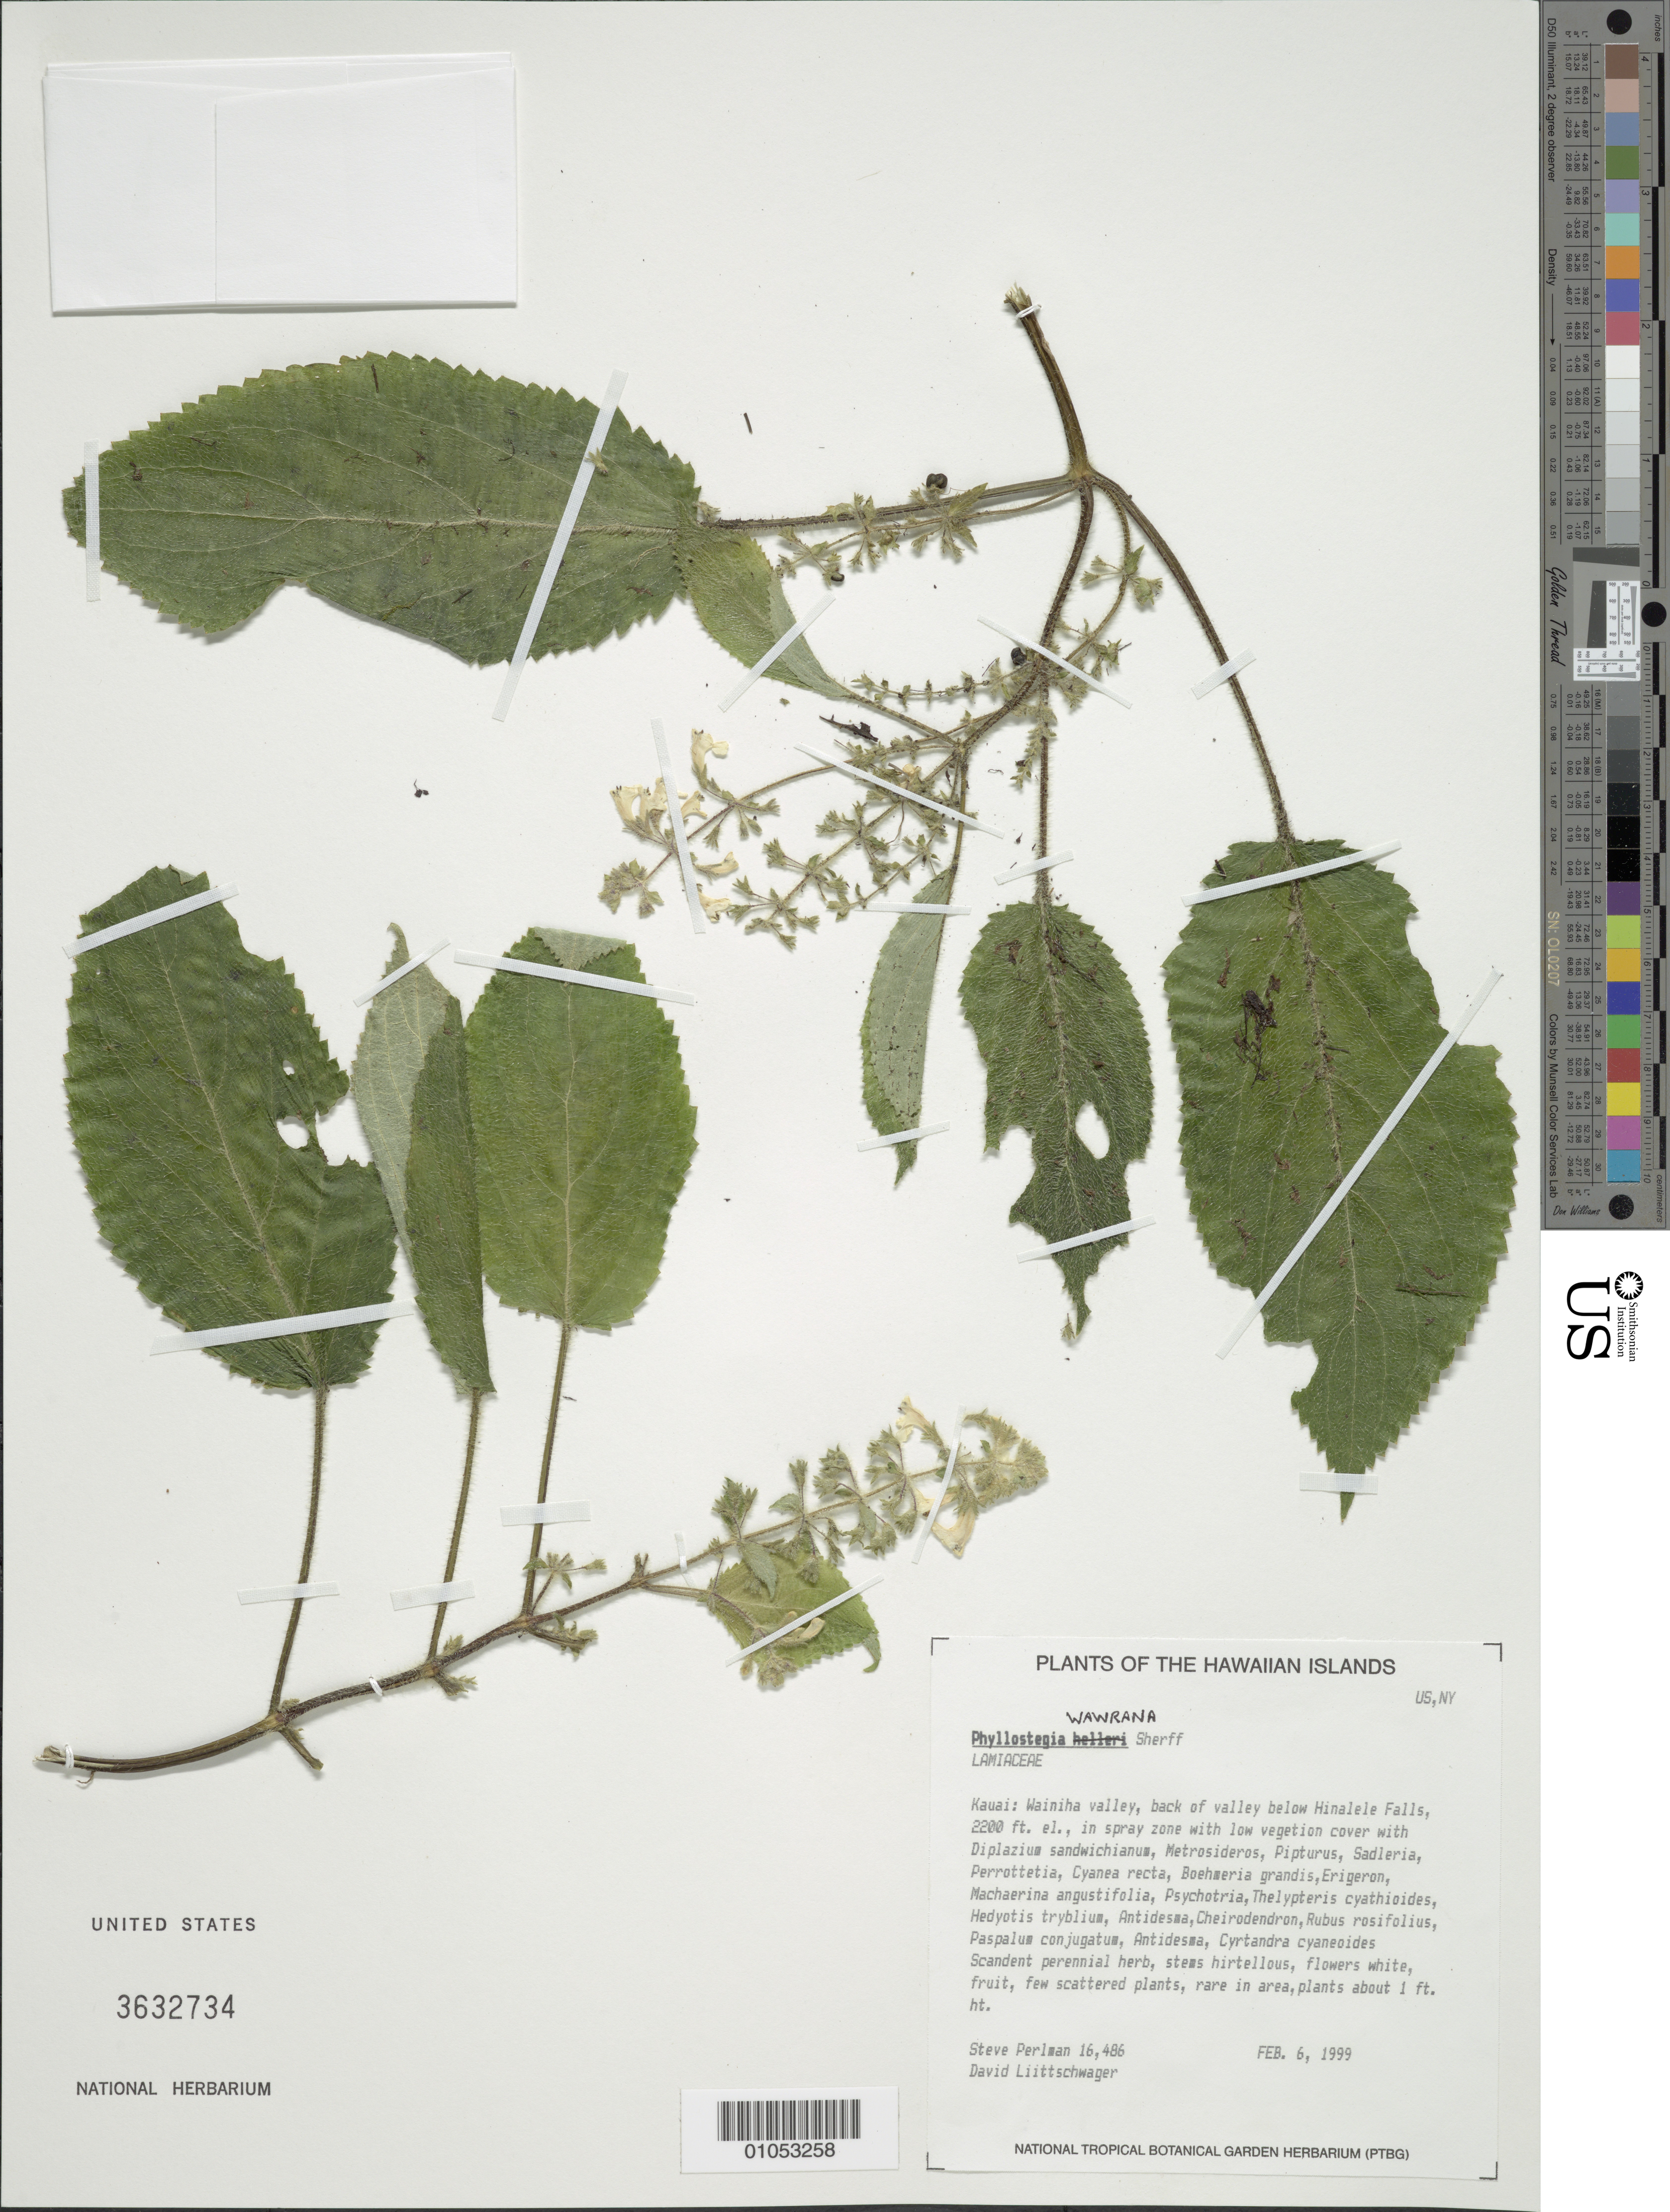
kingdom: Plantae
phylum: Tracheophyta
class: Magnoliopsida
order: Lamiales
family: Lamiaceae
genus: Phyllostegia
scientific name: Phyllostegia wawrana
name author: Sherff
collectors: S. P. Perlman & D. Liittschwager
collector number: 16486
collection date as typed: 6 Feb 1999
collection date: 1999-02-06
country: United States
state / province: Hawaii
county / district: Kauai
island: Kaua'i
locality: Wainiha Valley, back of valley below Hinalele Falls in spray zone.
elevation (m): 671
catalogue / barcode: US 3632734